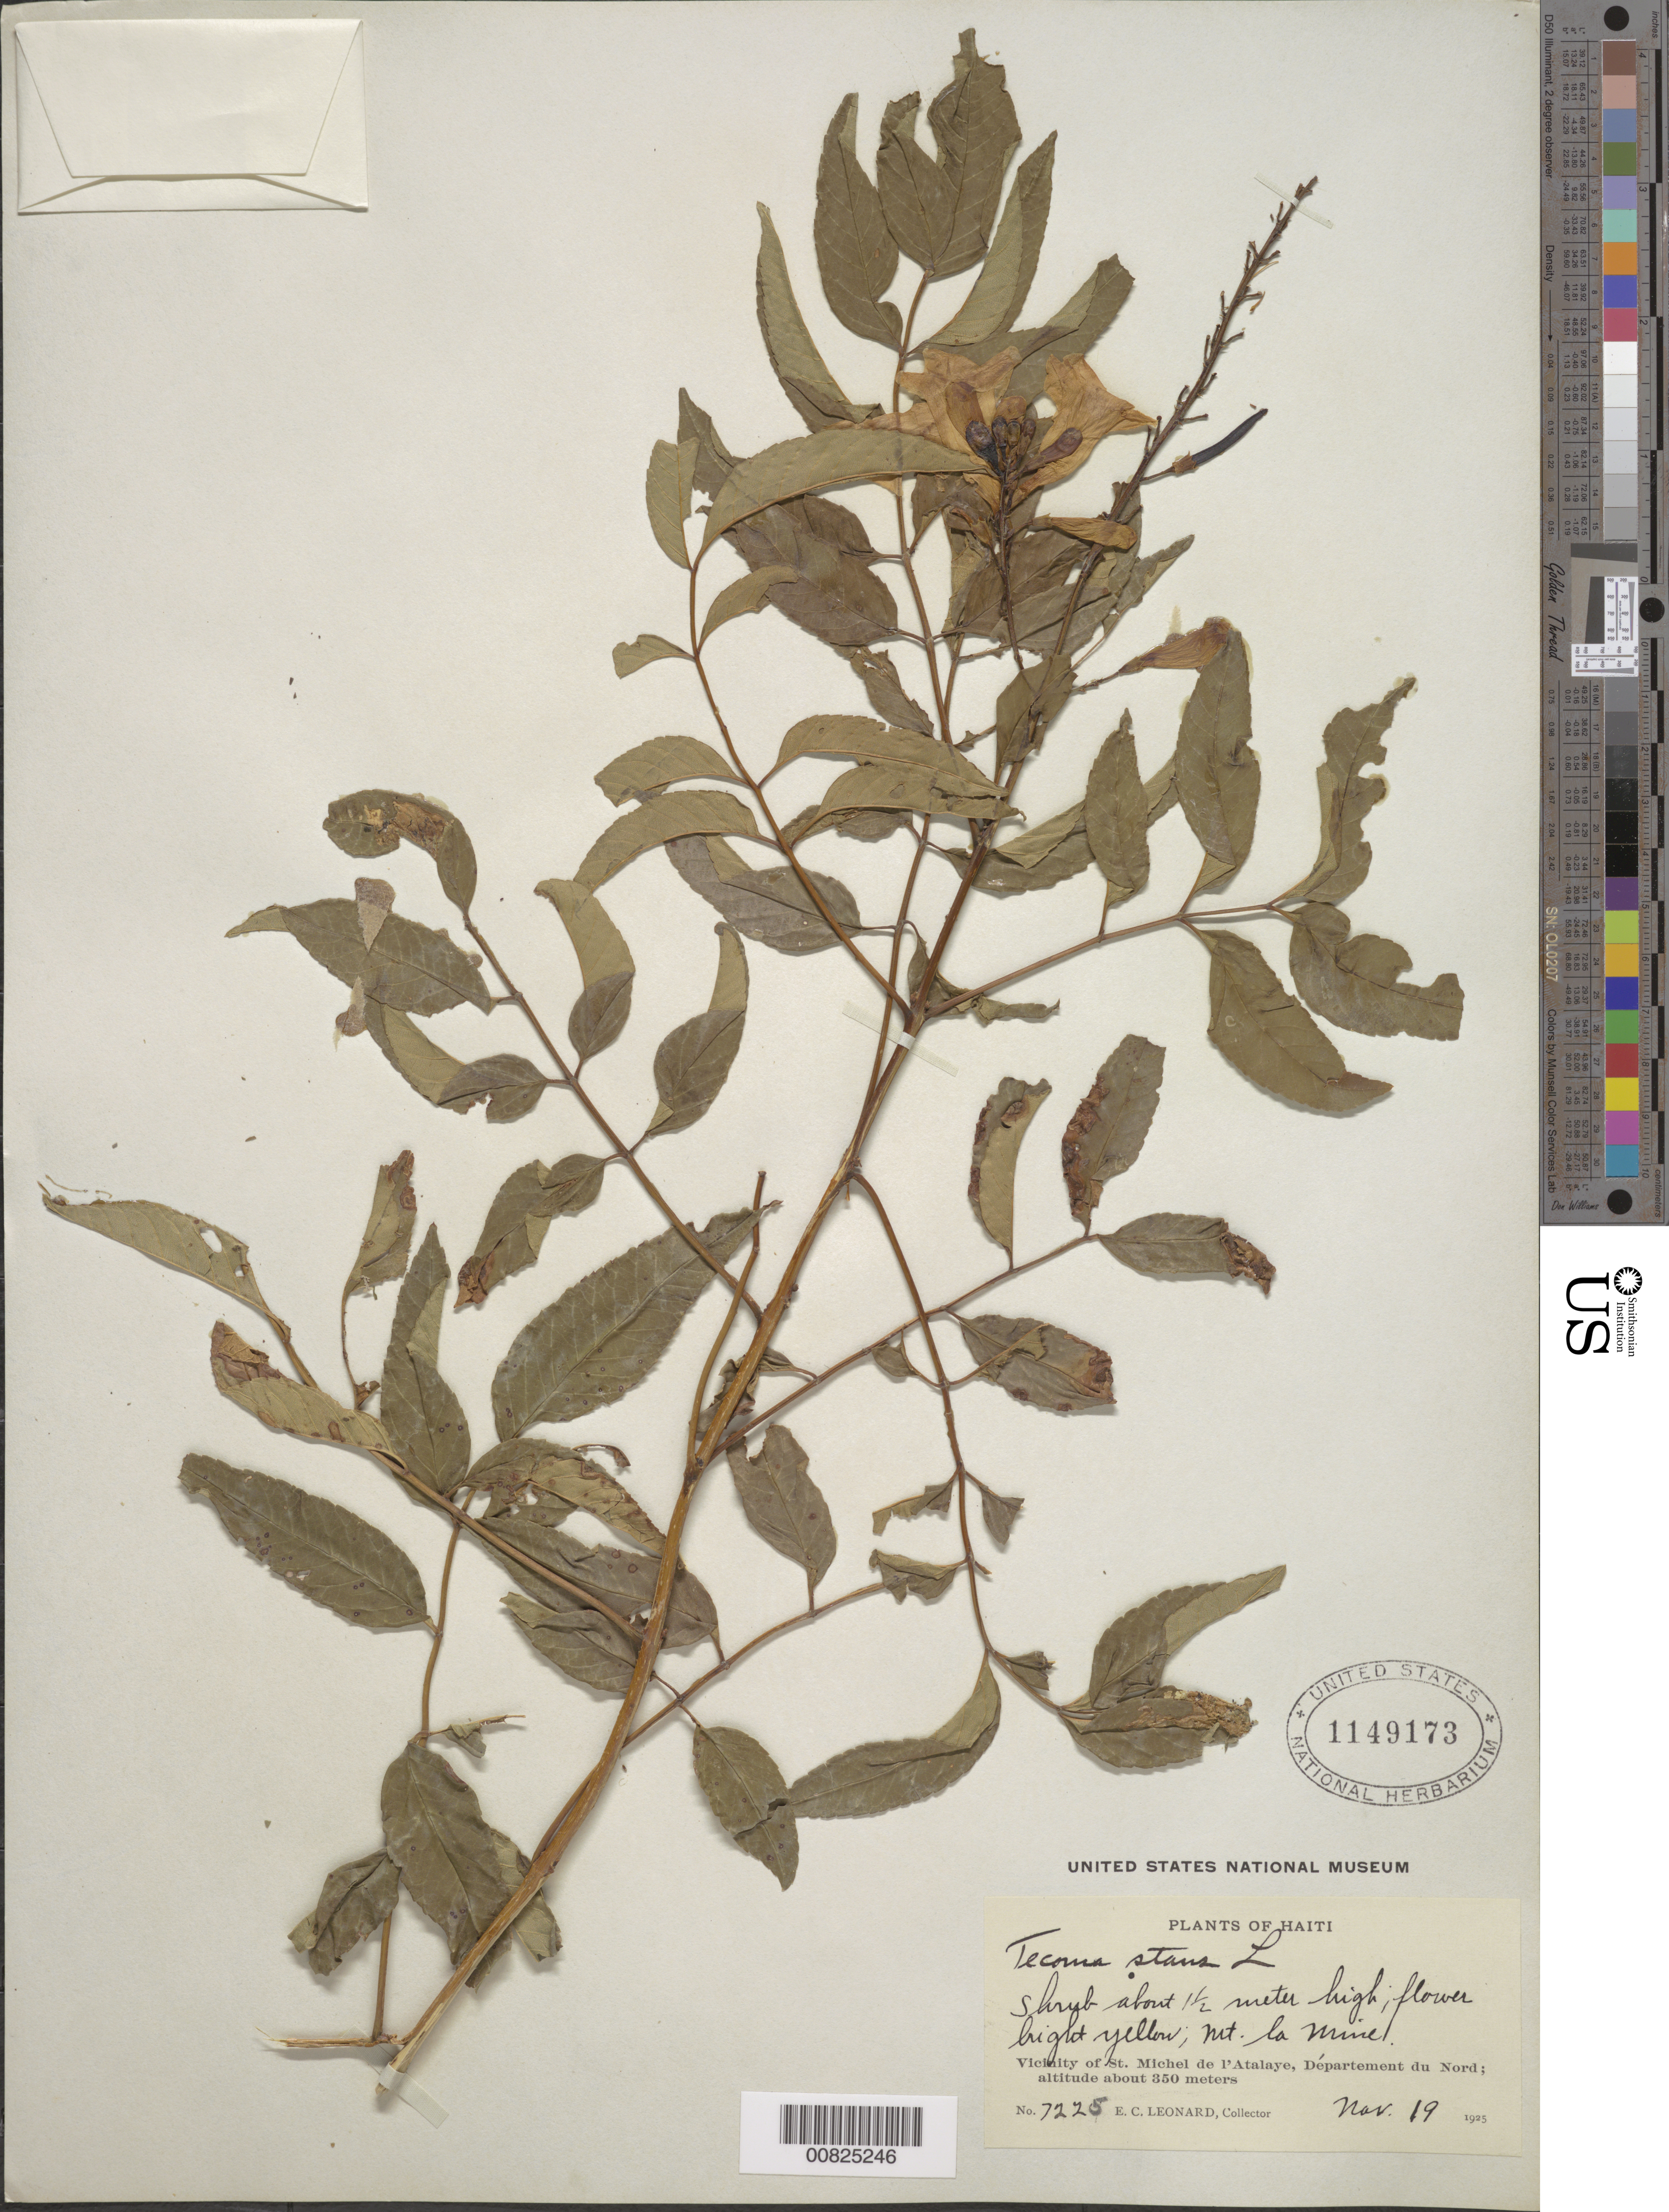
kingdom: Plantae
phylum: Tracheophyta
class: Magnoliopsida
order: Lamiales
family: Bignoniaceae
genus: Tecoma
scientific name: Tecoma stans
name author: (L.) Juss. ex Kunth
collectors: E. C. Leonard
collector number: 7225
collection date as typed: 19 Nov 1925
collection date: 1925-11-19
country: Haiti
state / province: Artibonite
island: Hispaniola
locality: Vicinity of St. Michel de l'Atalaye, Mt. la Mine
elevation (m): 350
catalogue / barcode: US 1149173